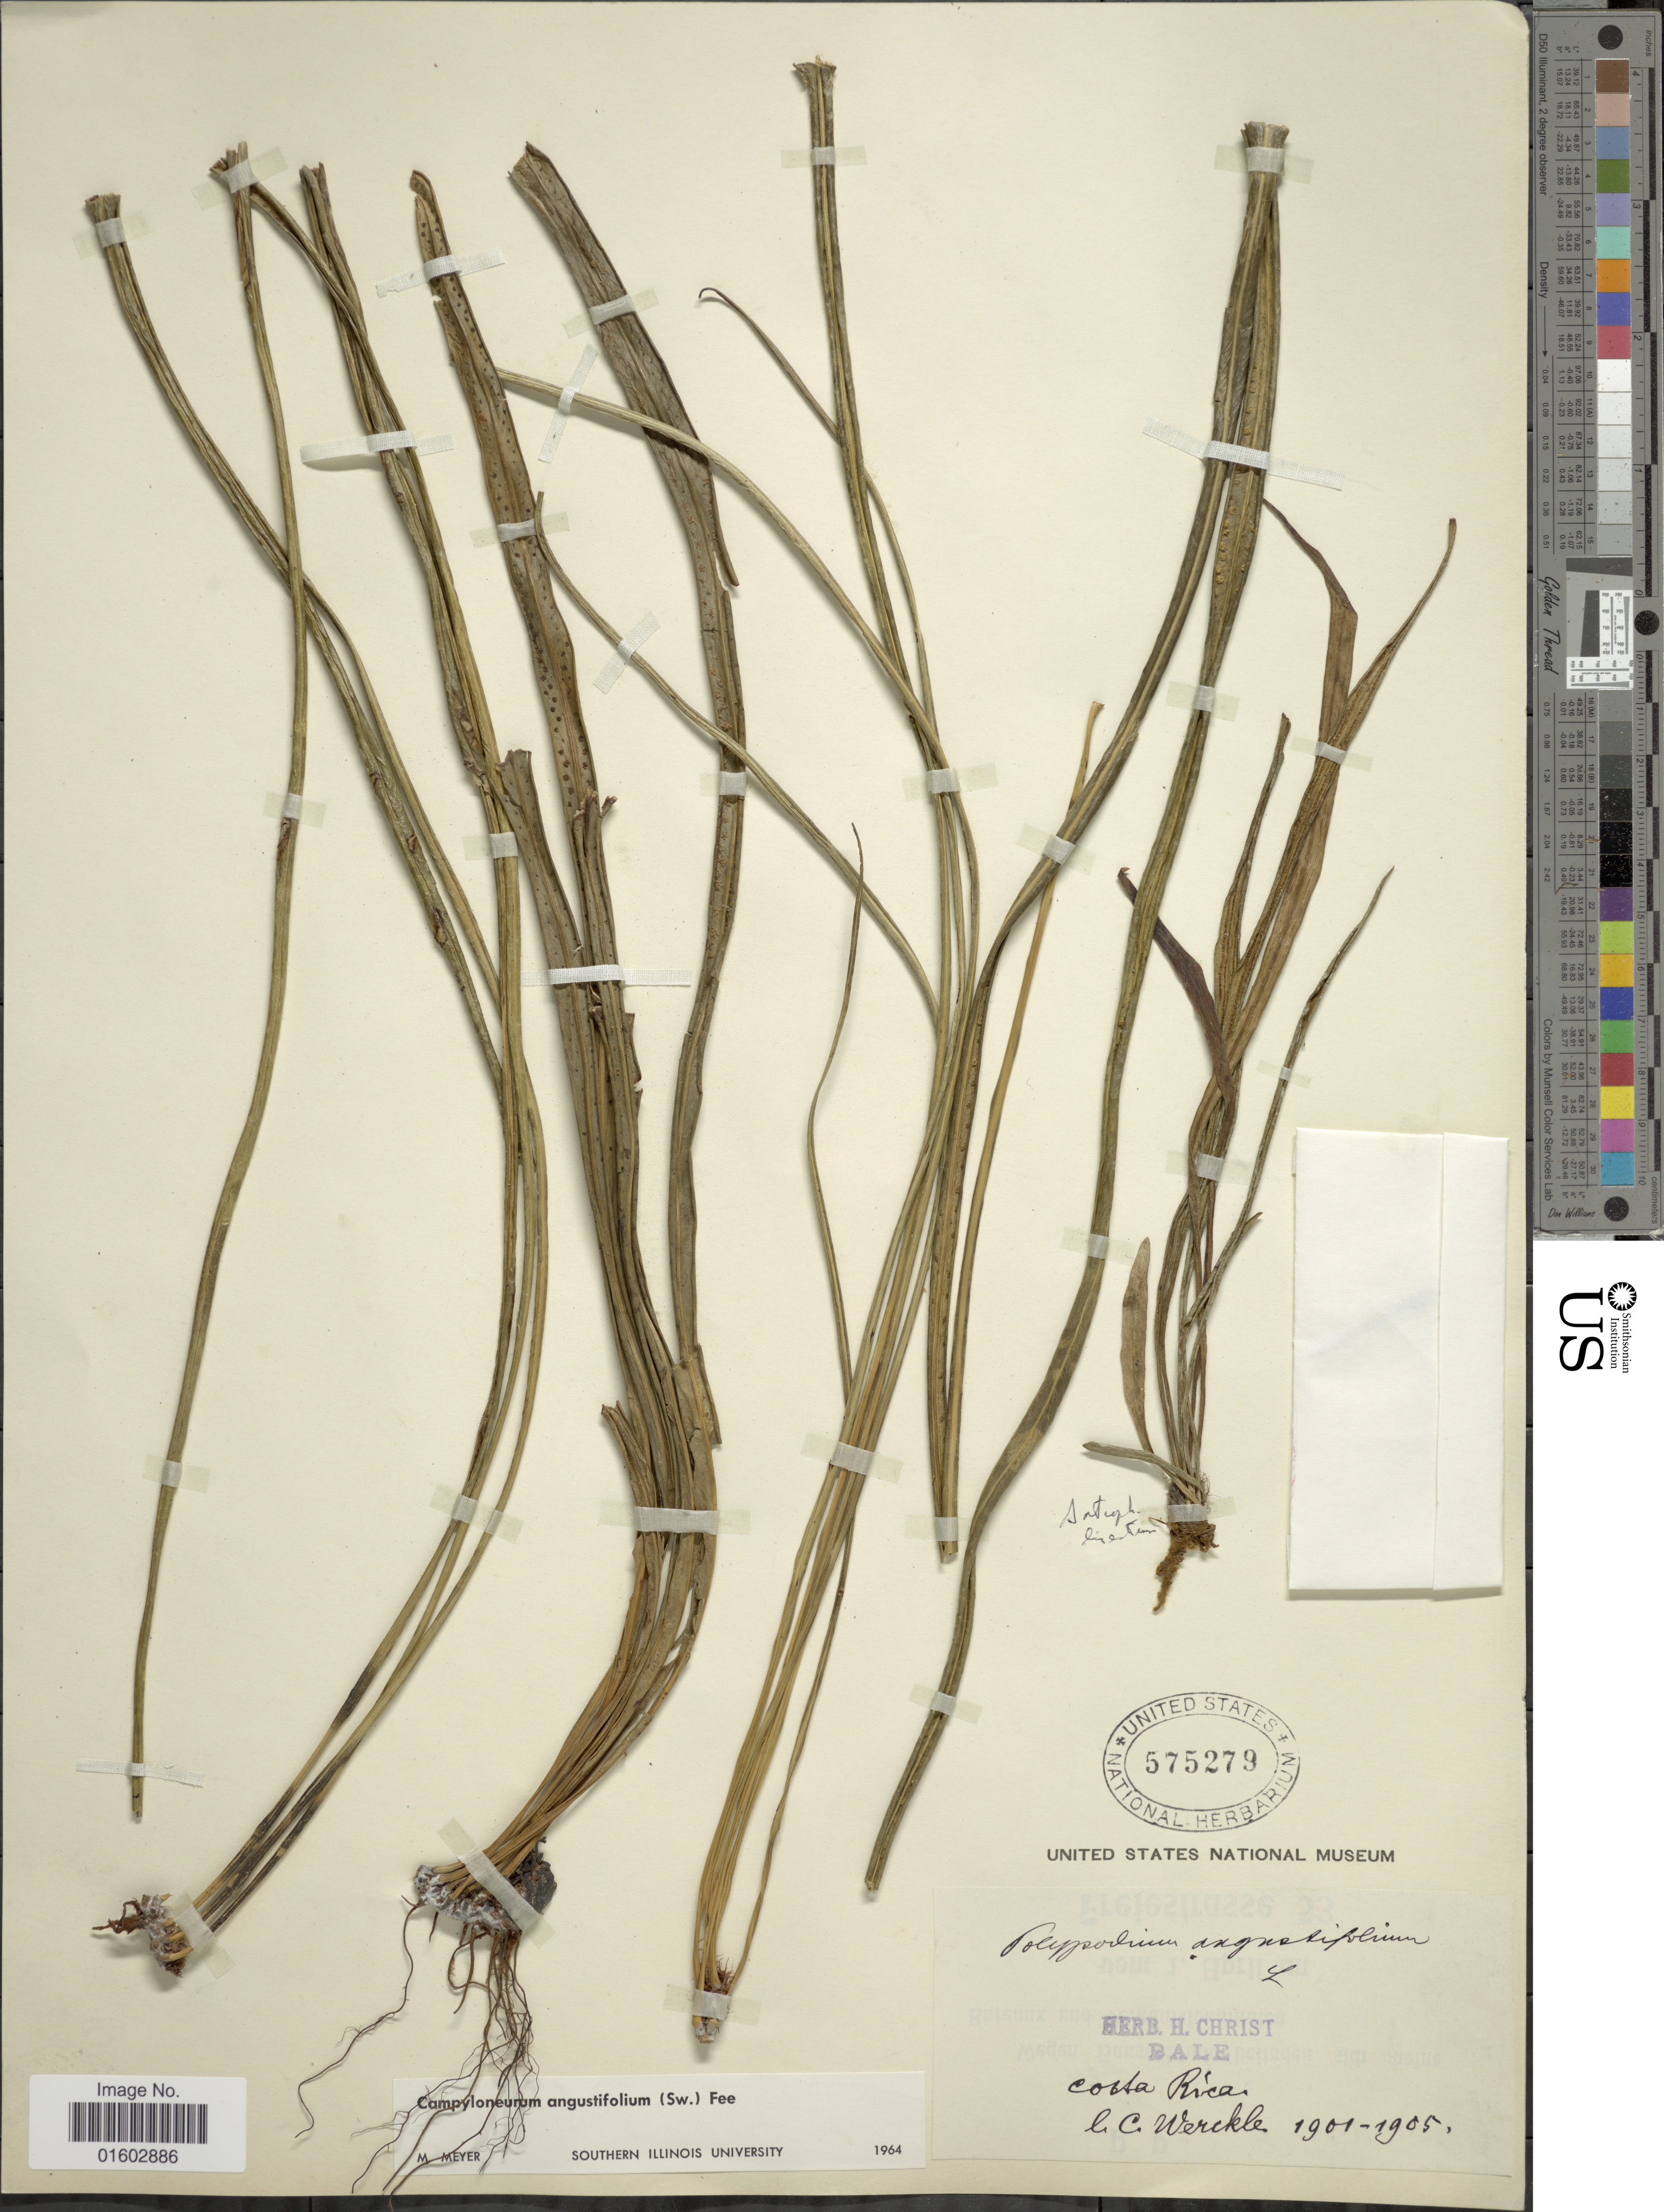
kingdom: Plantae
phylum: Tracheophyta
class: Polypodiopsida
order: Polypodiales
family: Polypodiaceae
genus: Campyloneurum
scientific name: Campyloneurum angustifolium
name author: (Sw.) Fée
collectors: C. C Wercklé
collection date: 1901/1905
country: Costa Rica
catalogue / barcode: US 575279